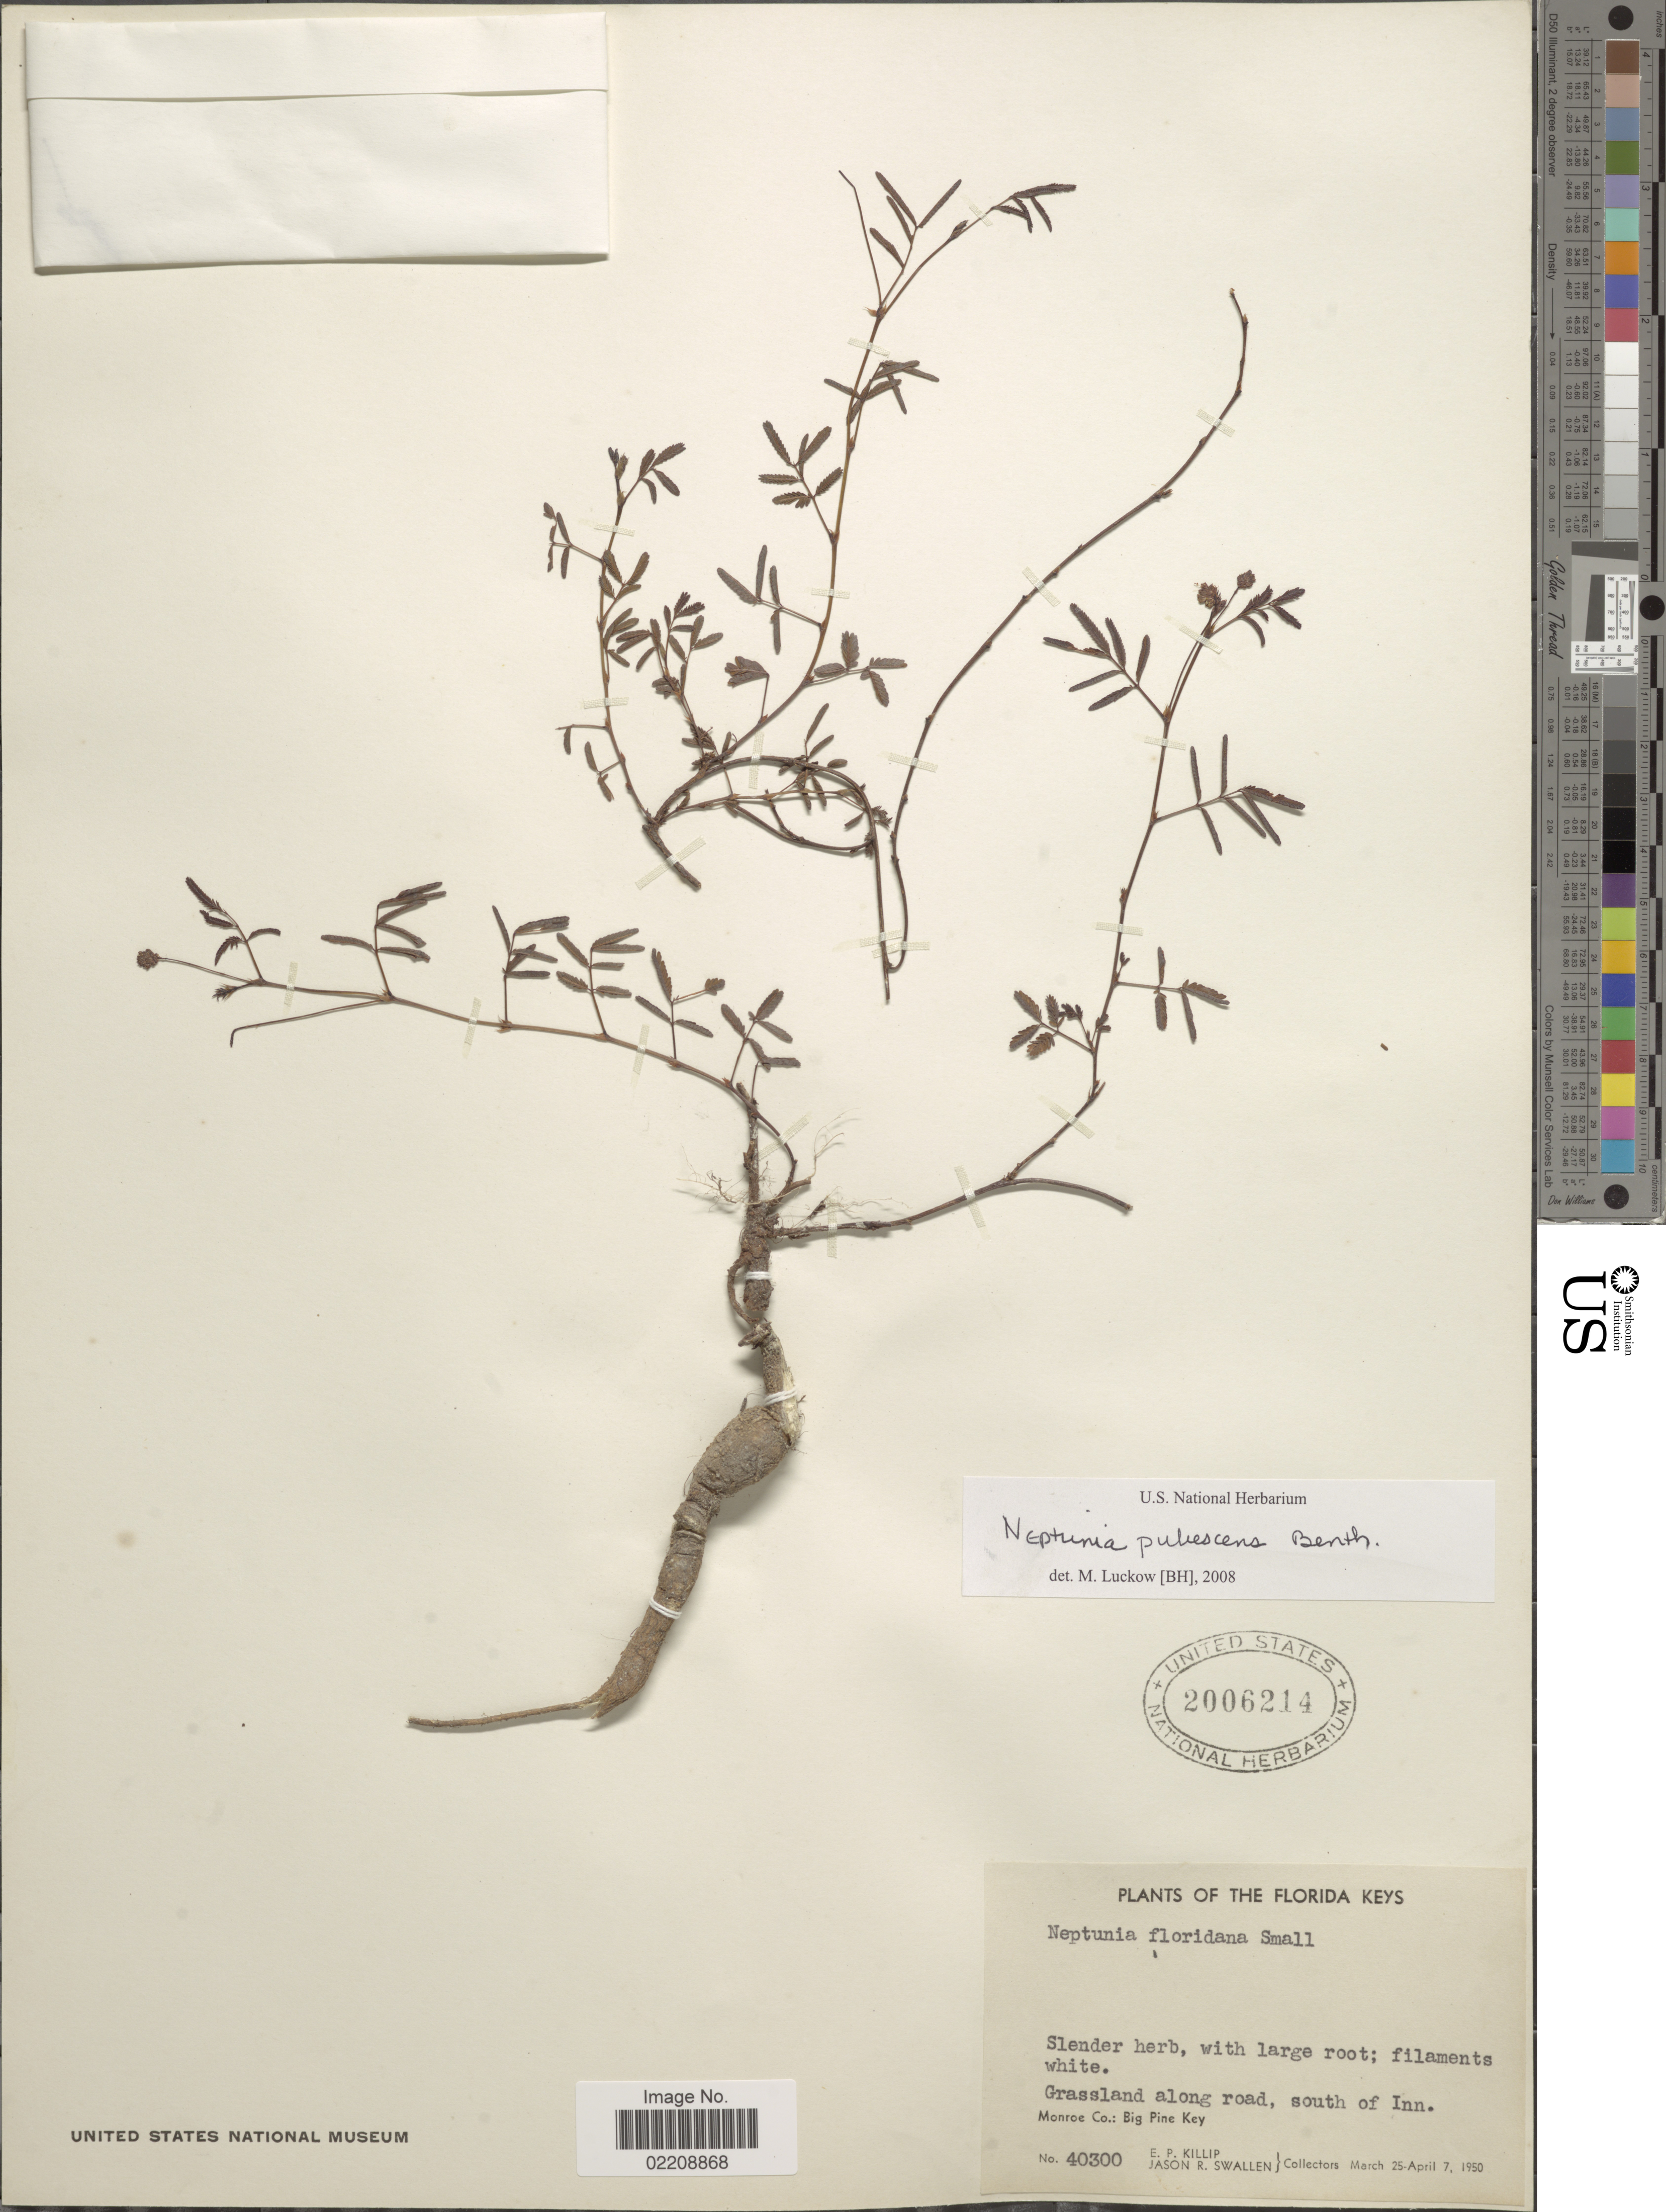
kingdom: Plantae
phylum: Tracheophyta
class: Magnoliopsida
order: Fabales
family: Fabaceae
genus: Neptunia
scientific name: Neptunia pubescens var. pubescens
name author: Benth.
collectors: E. P. Killip & J. R. Swallen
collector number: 40300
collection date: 1950-03-25/1950-04-07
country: United States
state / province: Florida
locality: Florida Keys, south of Inn, Monroe Co., Big Pine Key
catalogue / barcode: US 2006214